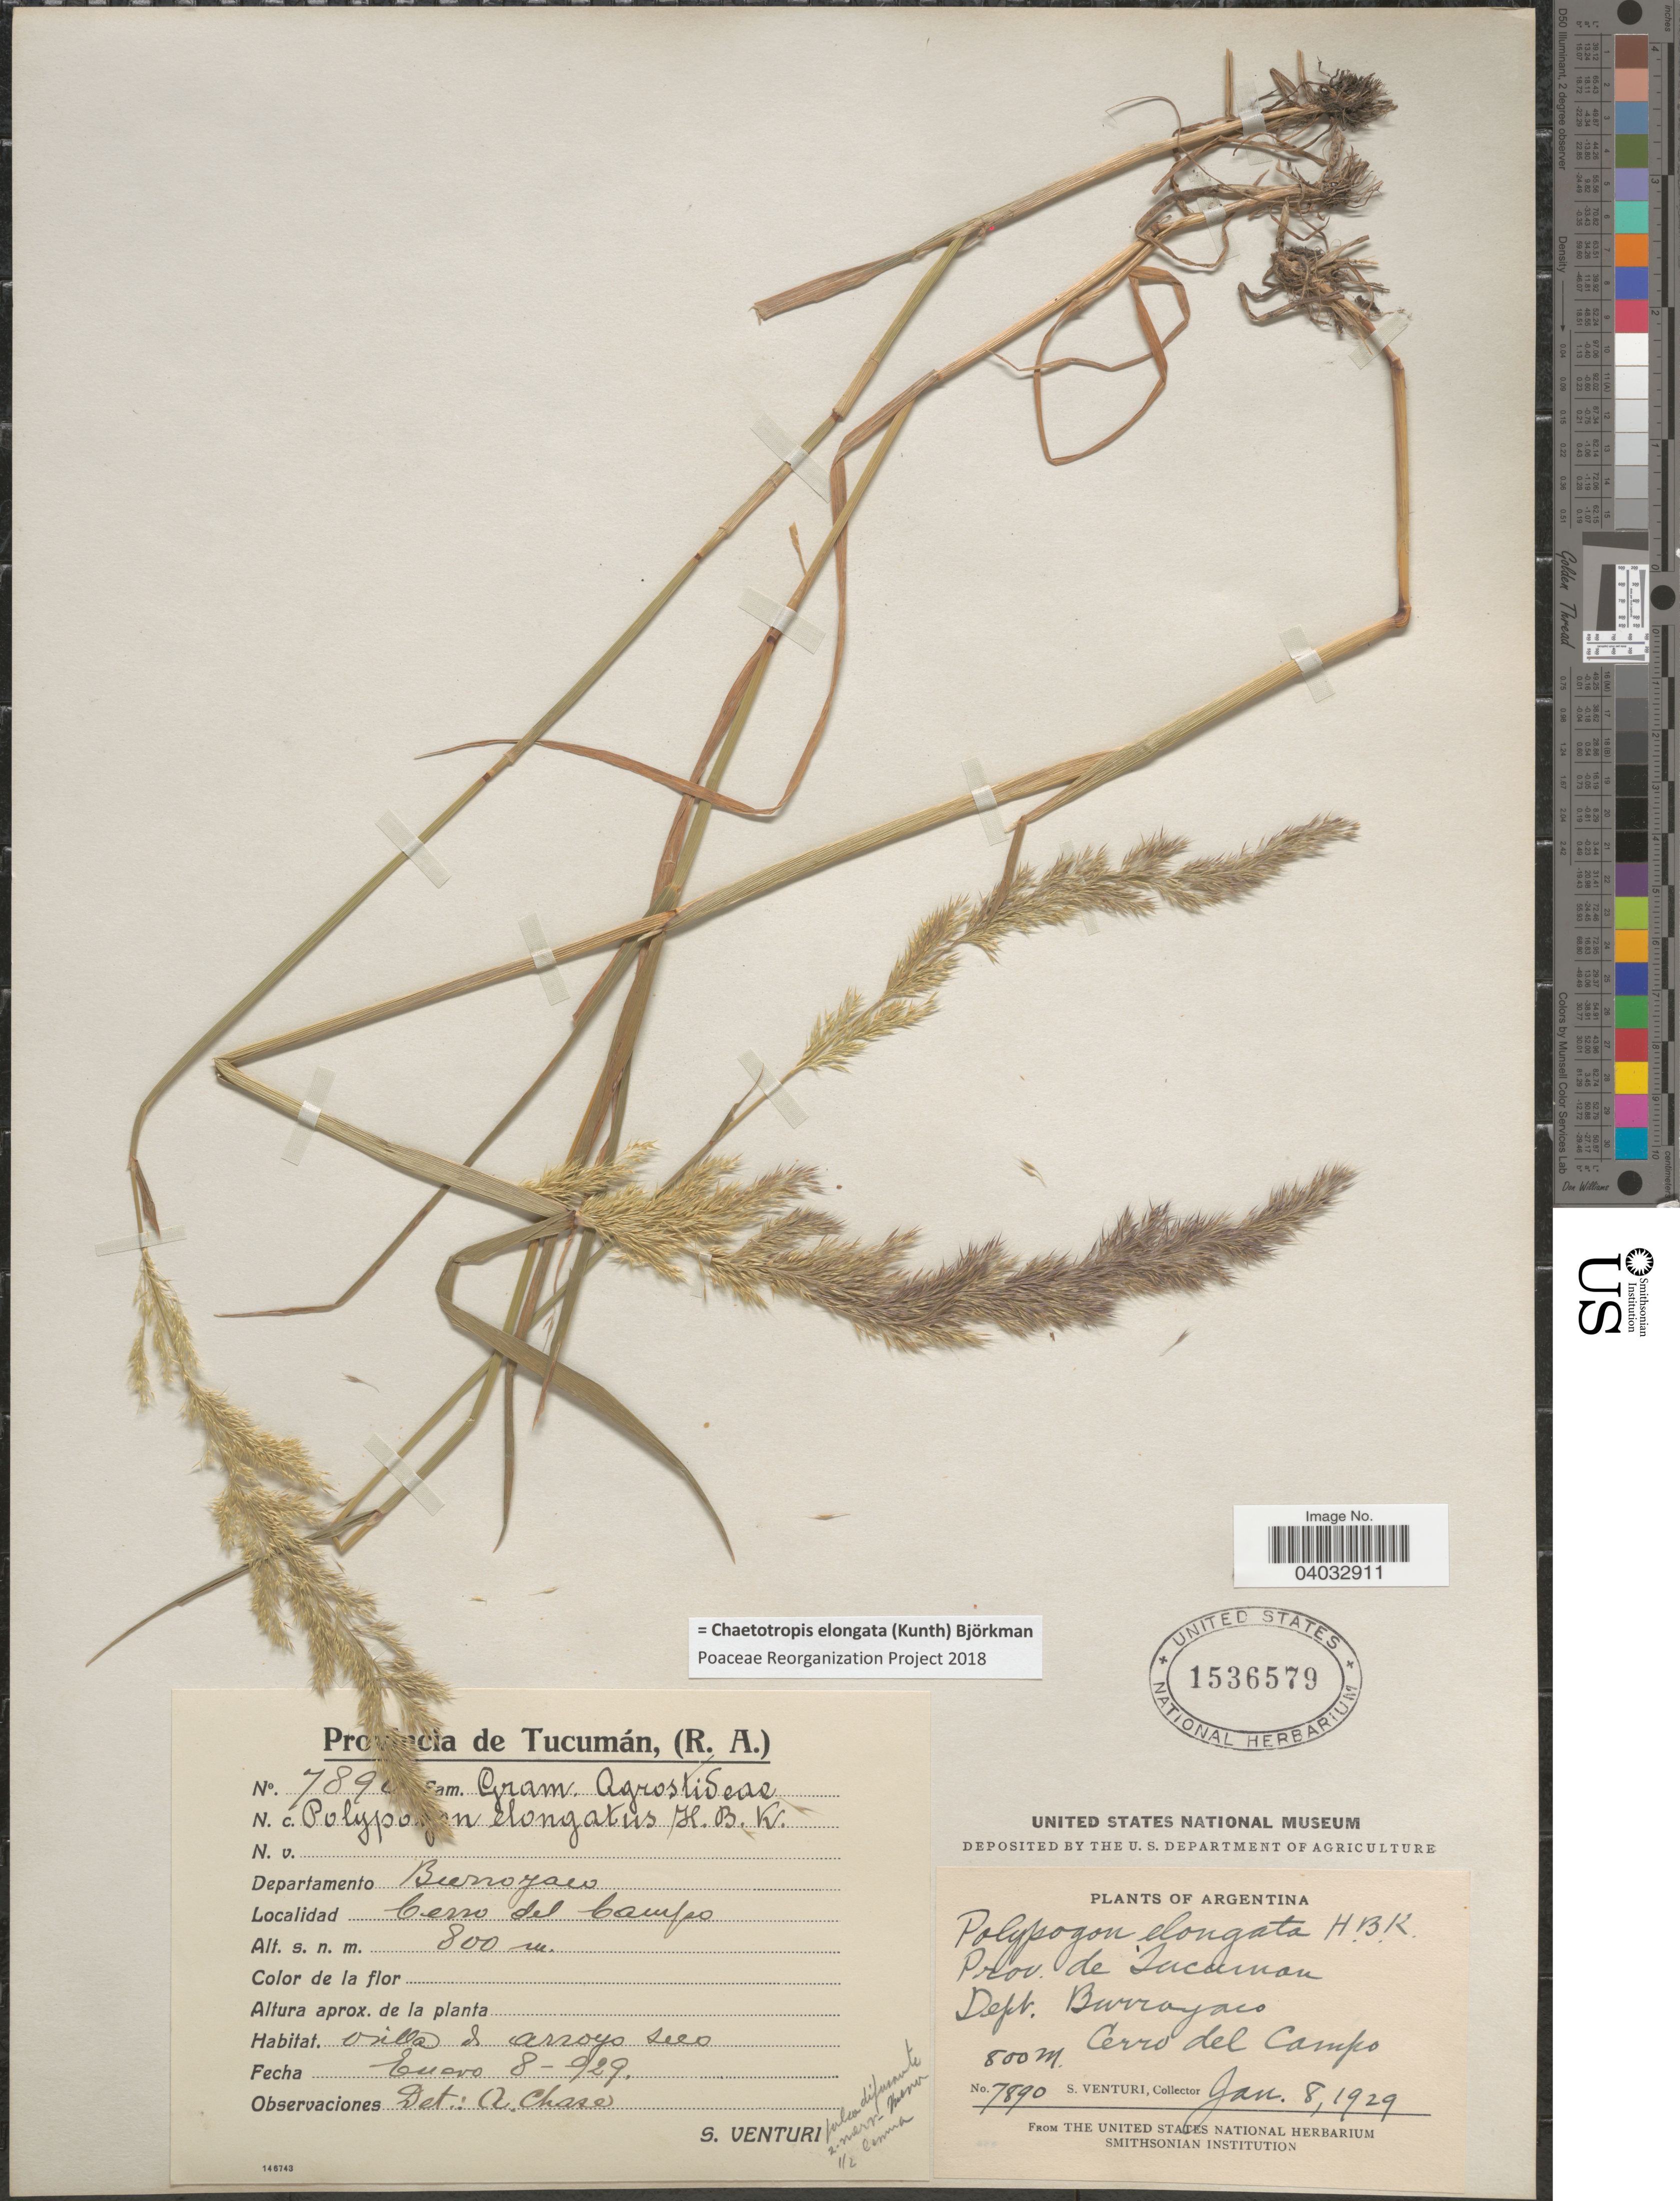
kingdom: Plantae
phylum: Tracheophyta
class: Liliopsida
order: Poales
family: Poaceae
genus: Chaetotropis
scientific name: Chaetotropis elongata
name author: (Kunth) Björkman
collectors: S. Venturi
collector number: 7890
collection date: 1929-01-08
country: Argentina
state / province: Tucuman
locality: Departamento Burruyacú. Cerro del Campo.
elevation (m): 800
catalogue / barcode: US 1536579